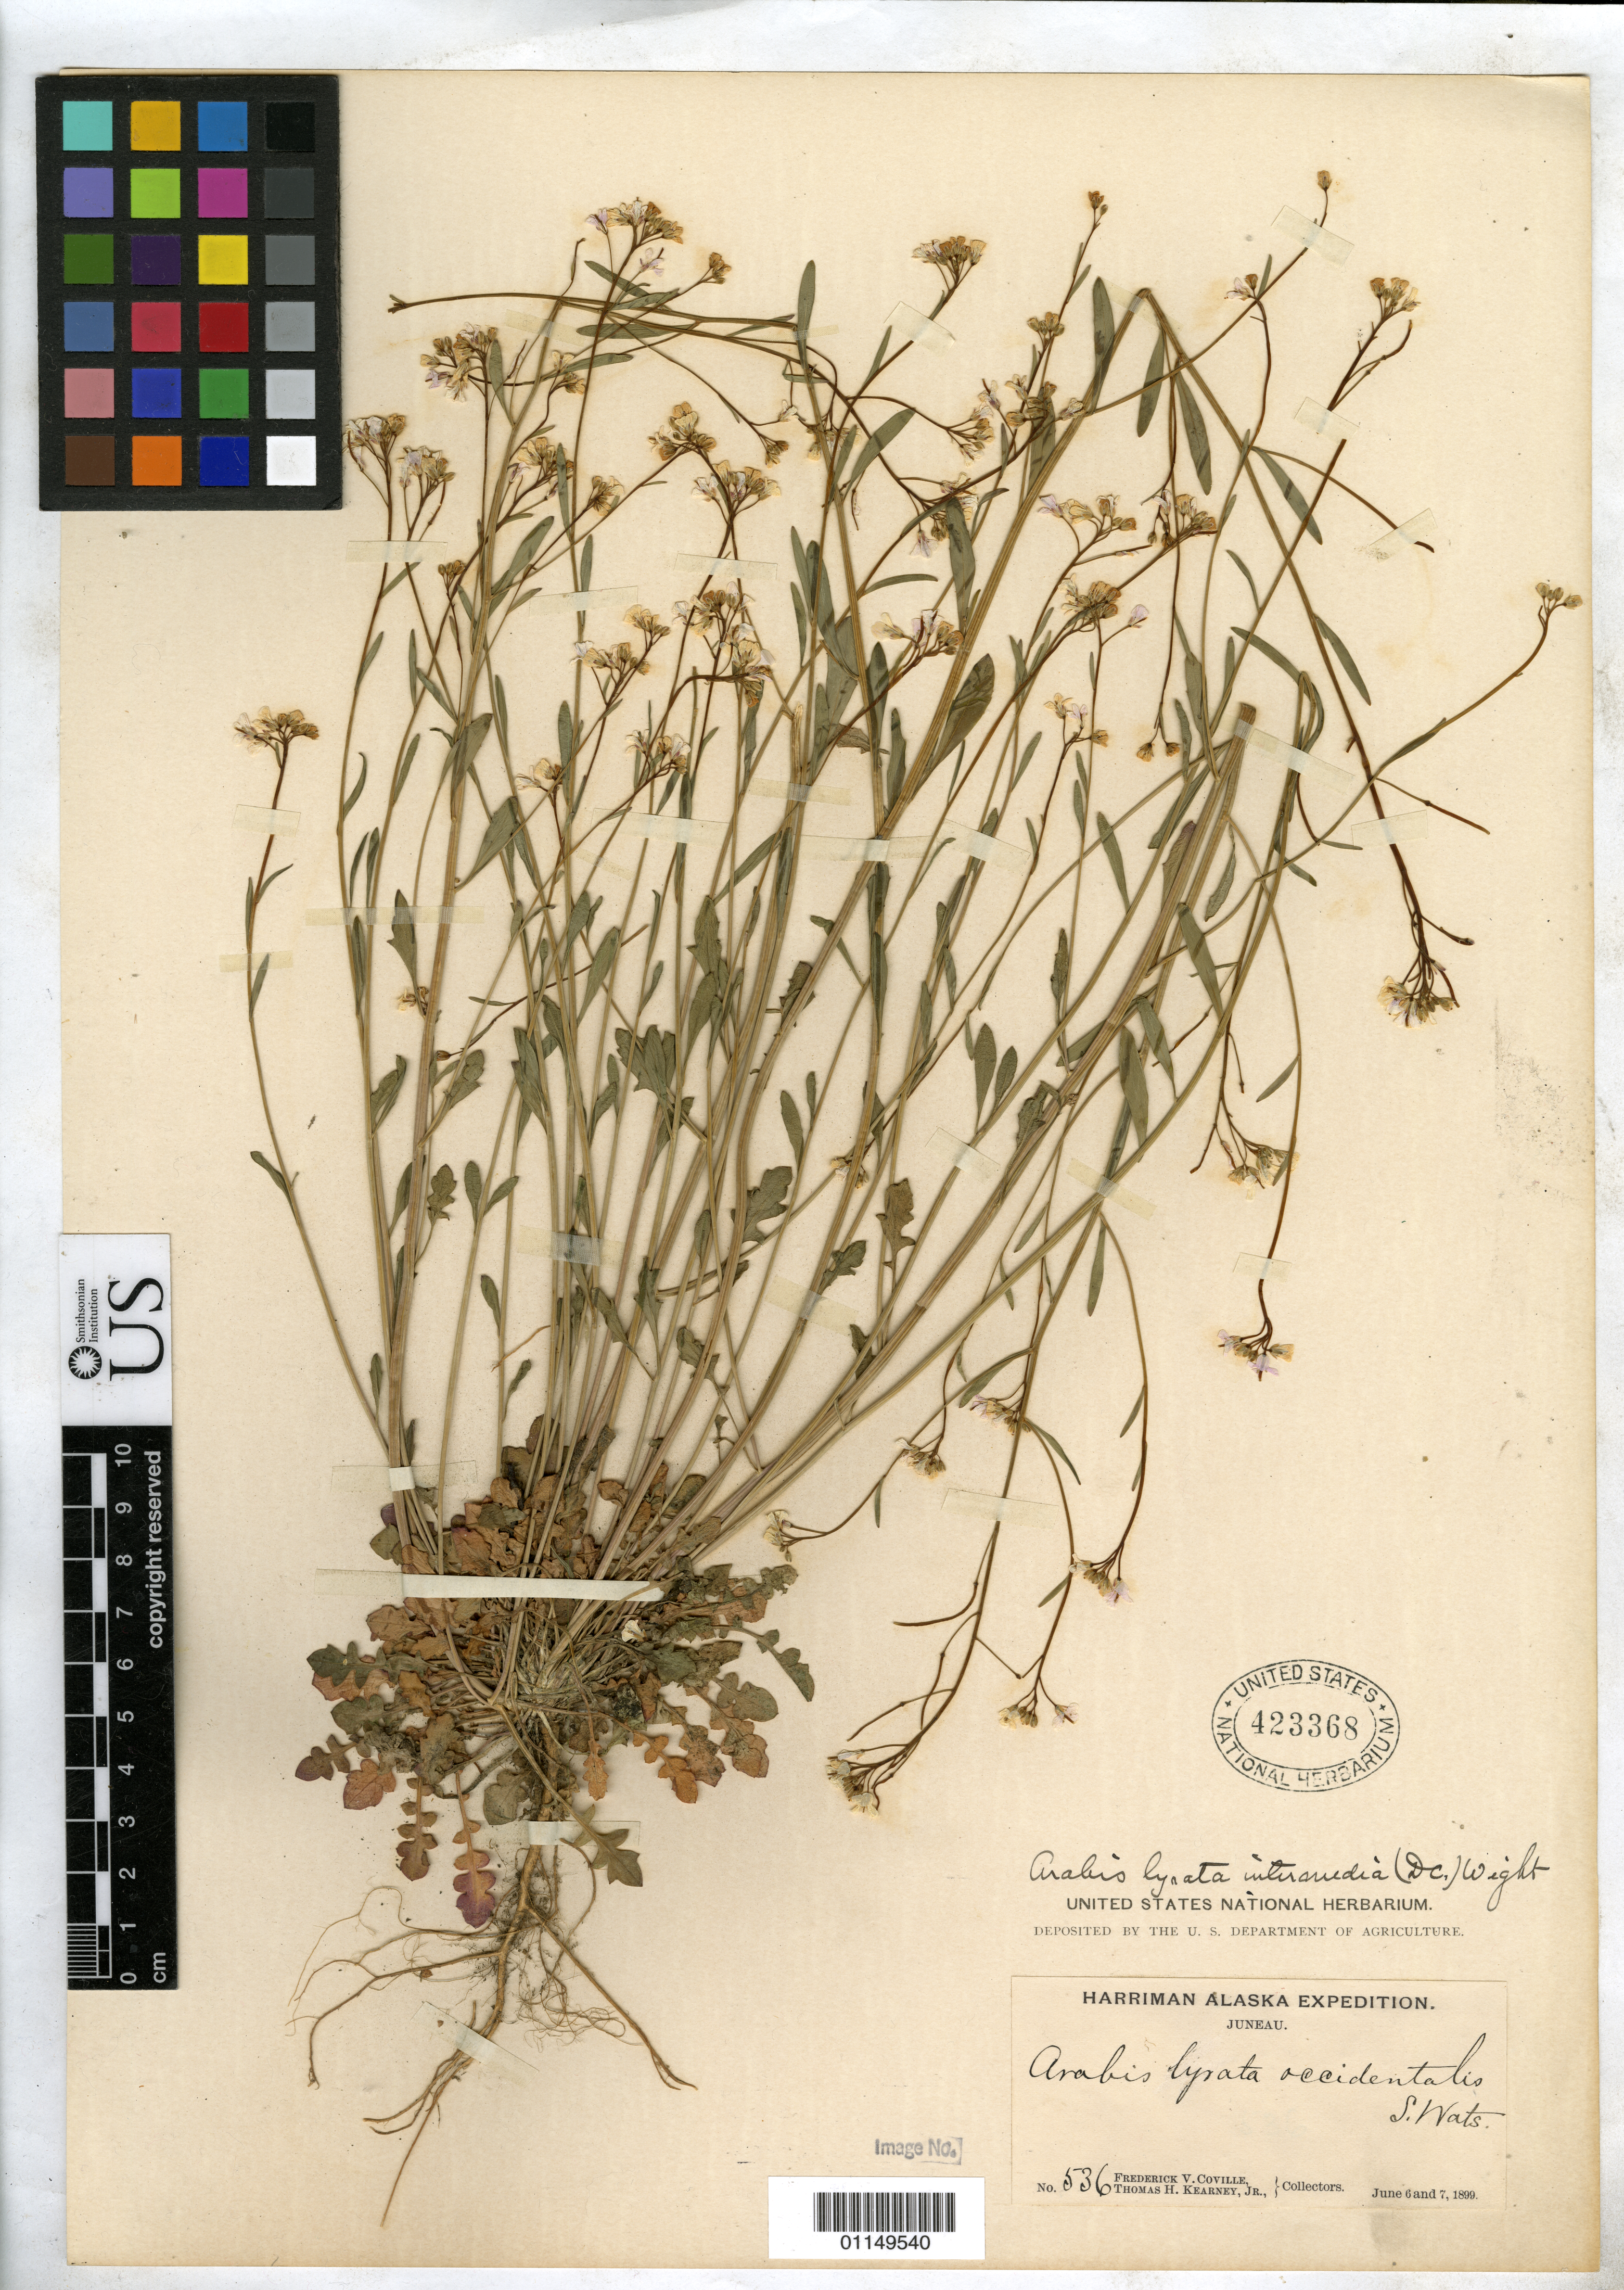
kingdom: Plantae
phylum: Tracheophyta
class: Magnoliopsida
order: Brassicales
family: Brassicaceae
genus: Arabis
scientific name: Arabis lyrata subsp. kamtschatica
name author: Hultén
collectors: F. V. Coville & T. H. Kearney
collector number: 536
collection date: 1899-06-06/1899-06-07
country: United States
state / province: Alaska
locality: Juneau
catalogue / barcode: US 423368